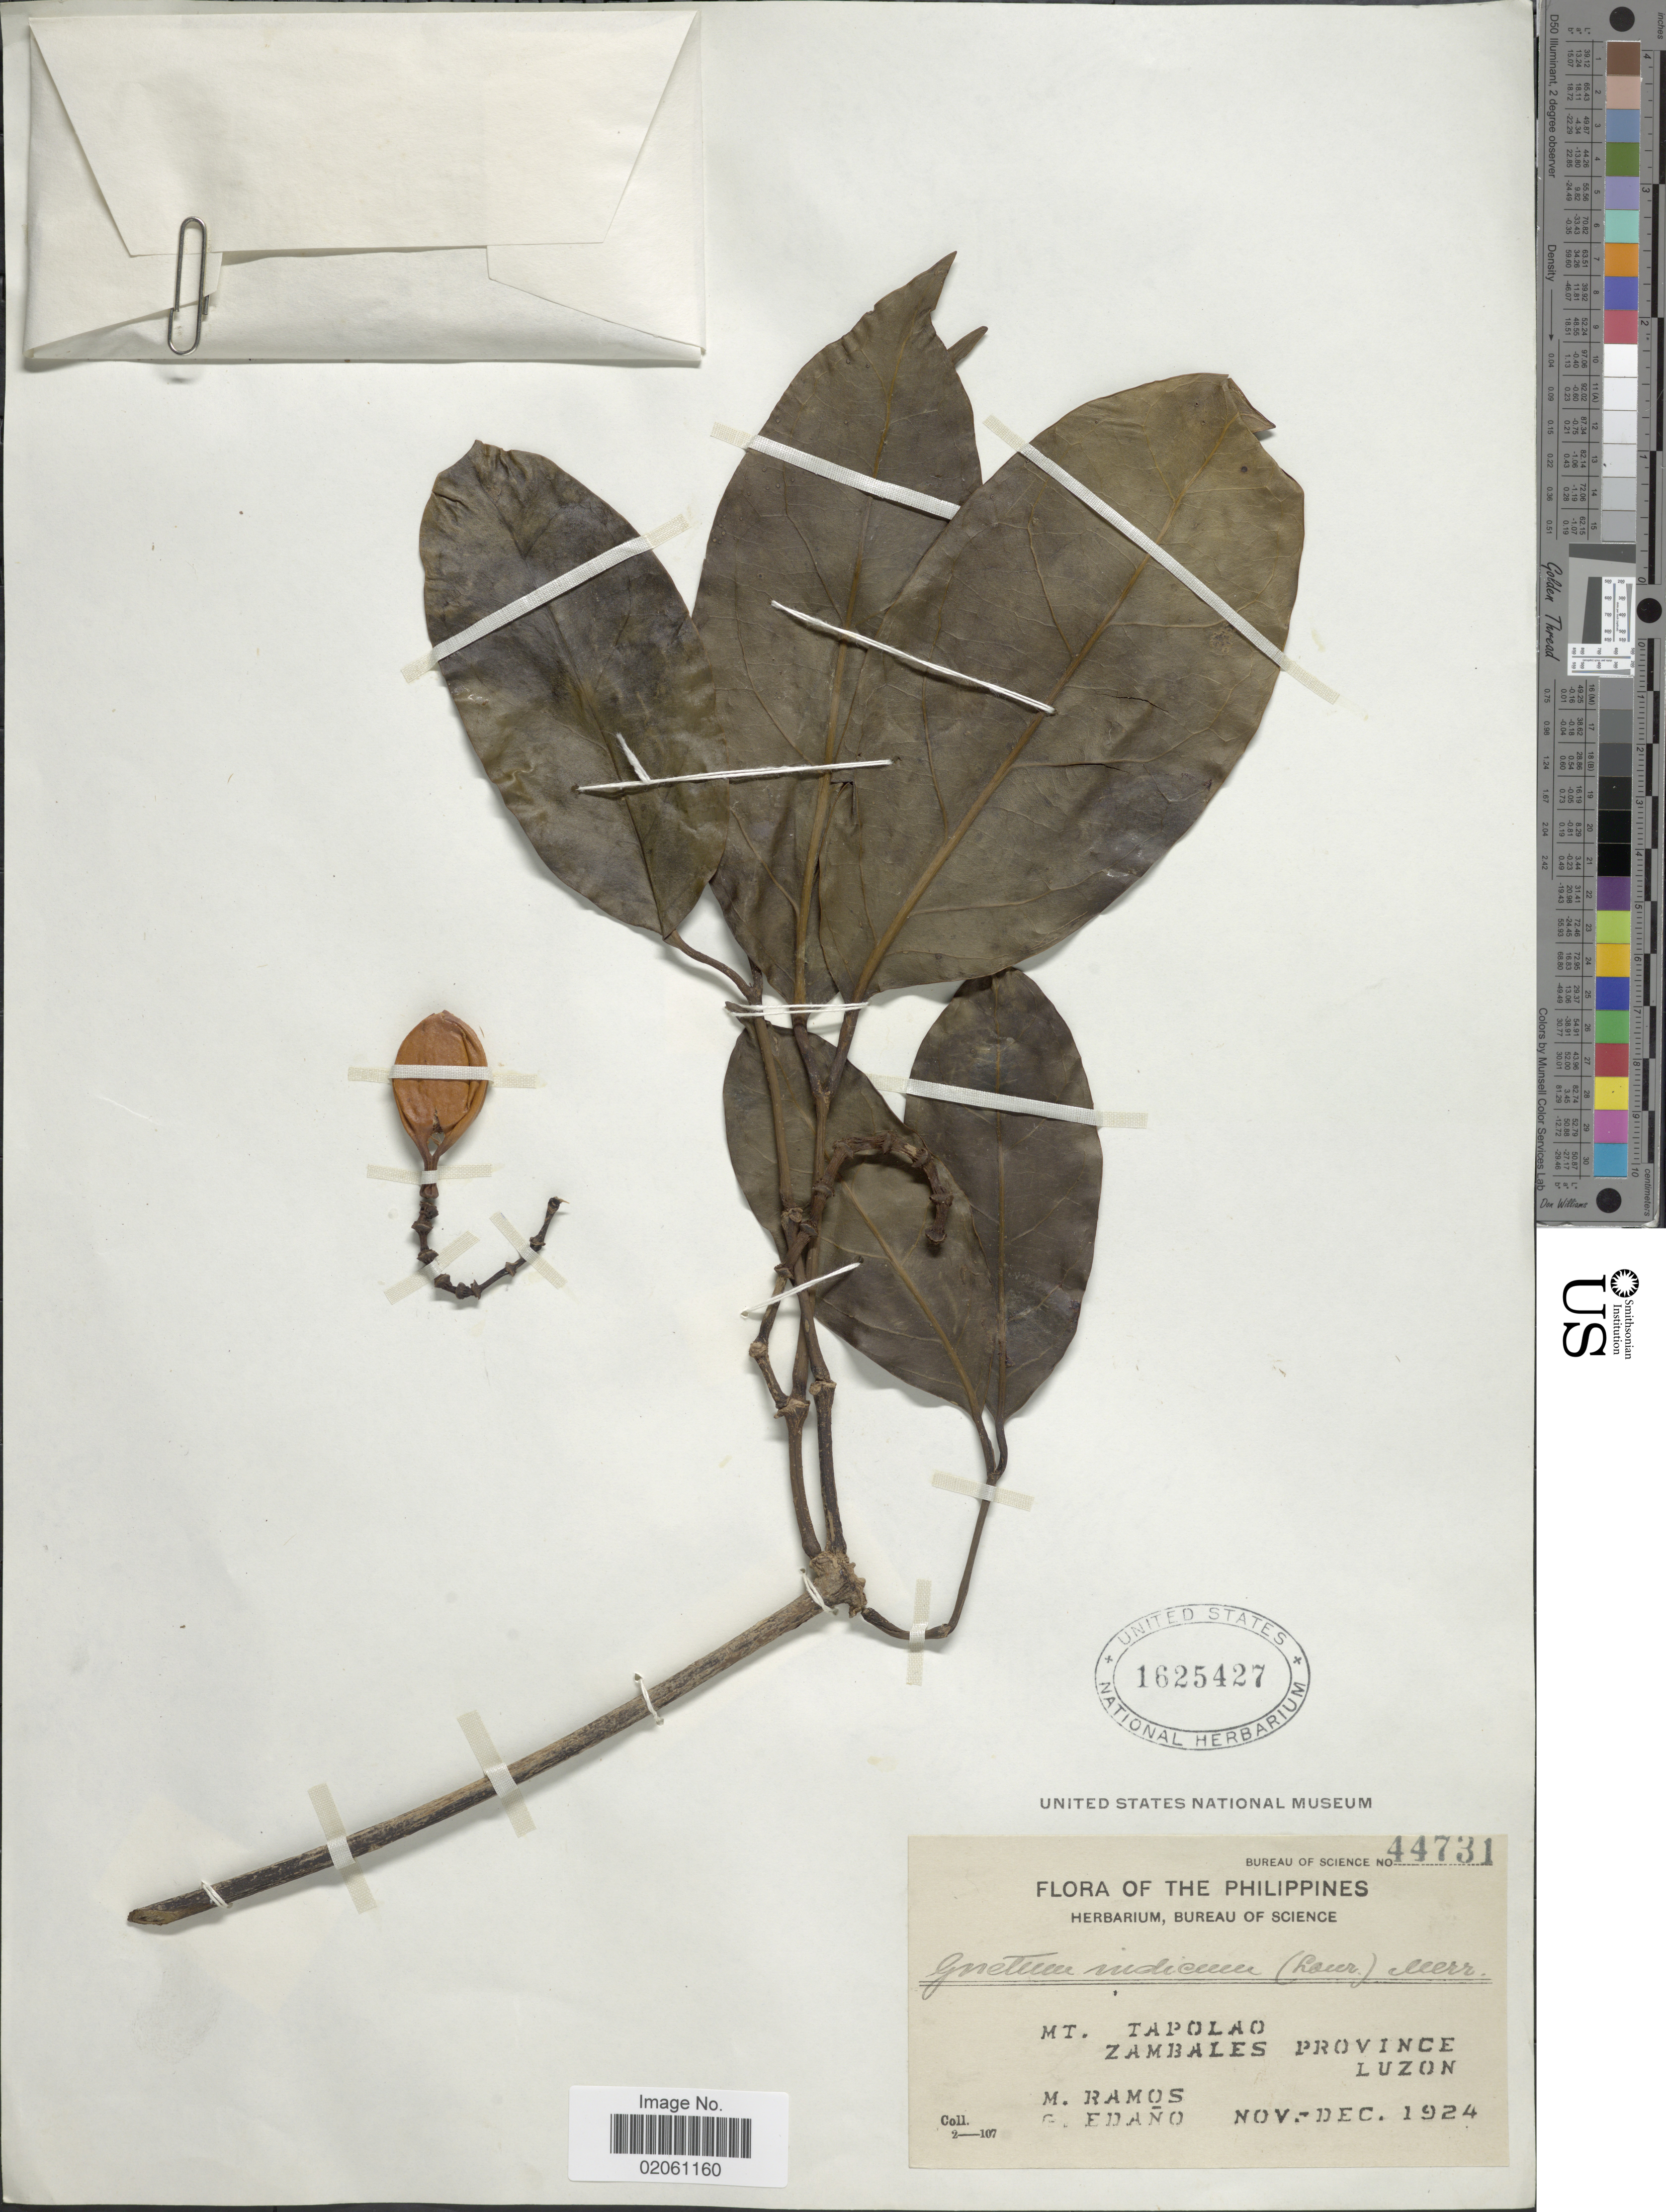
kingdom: Plantae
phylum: Tracheophyta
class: Gnetopsida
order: Gnetales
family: Gnetaceae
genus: Gnetum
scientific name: Gnetum indicum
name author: (Lour.) Merr.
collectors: M. Ramos & G. Edaño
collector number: Bureau of Science 44731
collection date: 1924-11/1924-12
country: Philippines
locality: Mt. Tapollao. Zambales Province. Luzon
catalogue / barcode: US 1625427